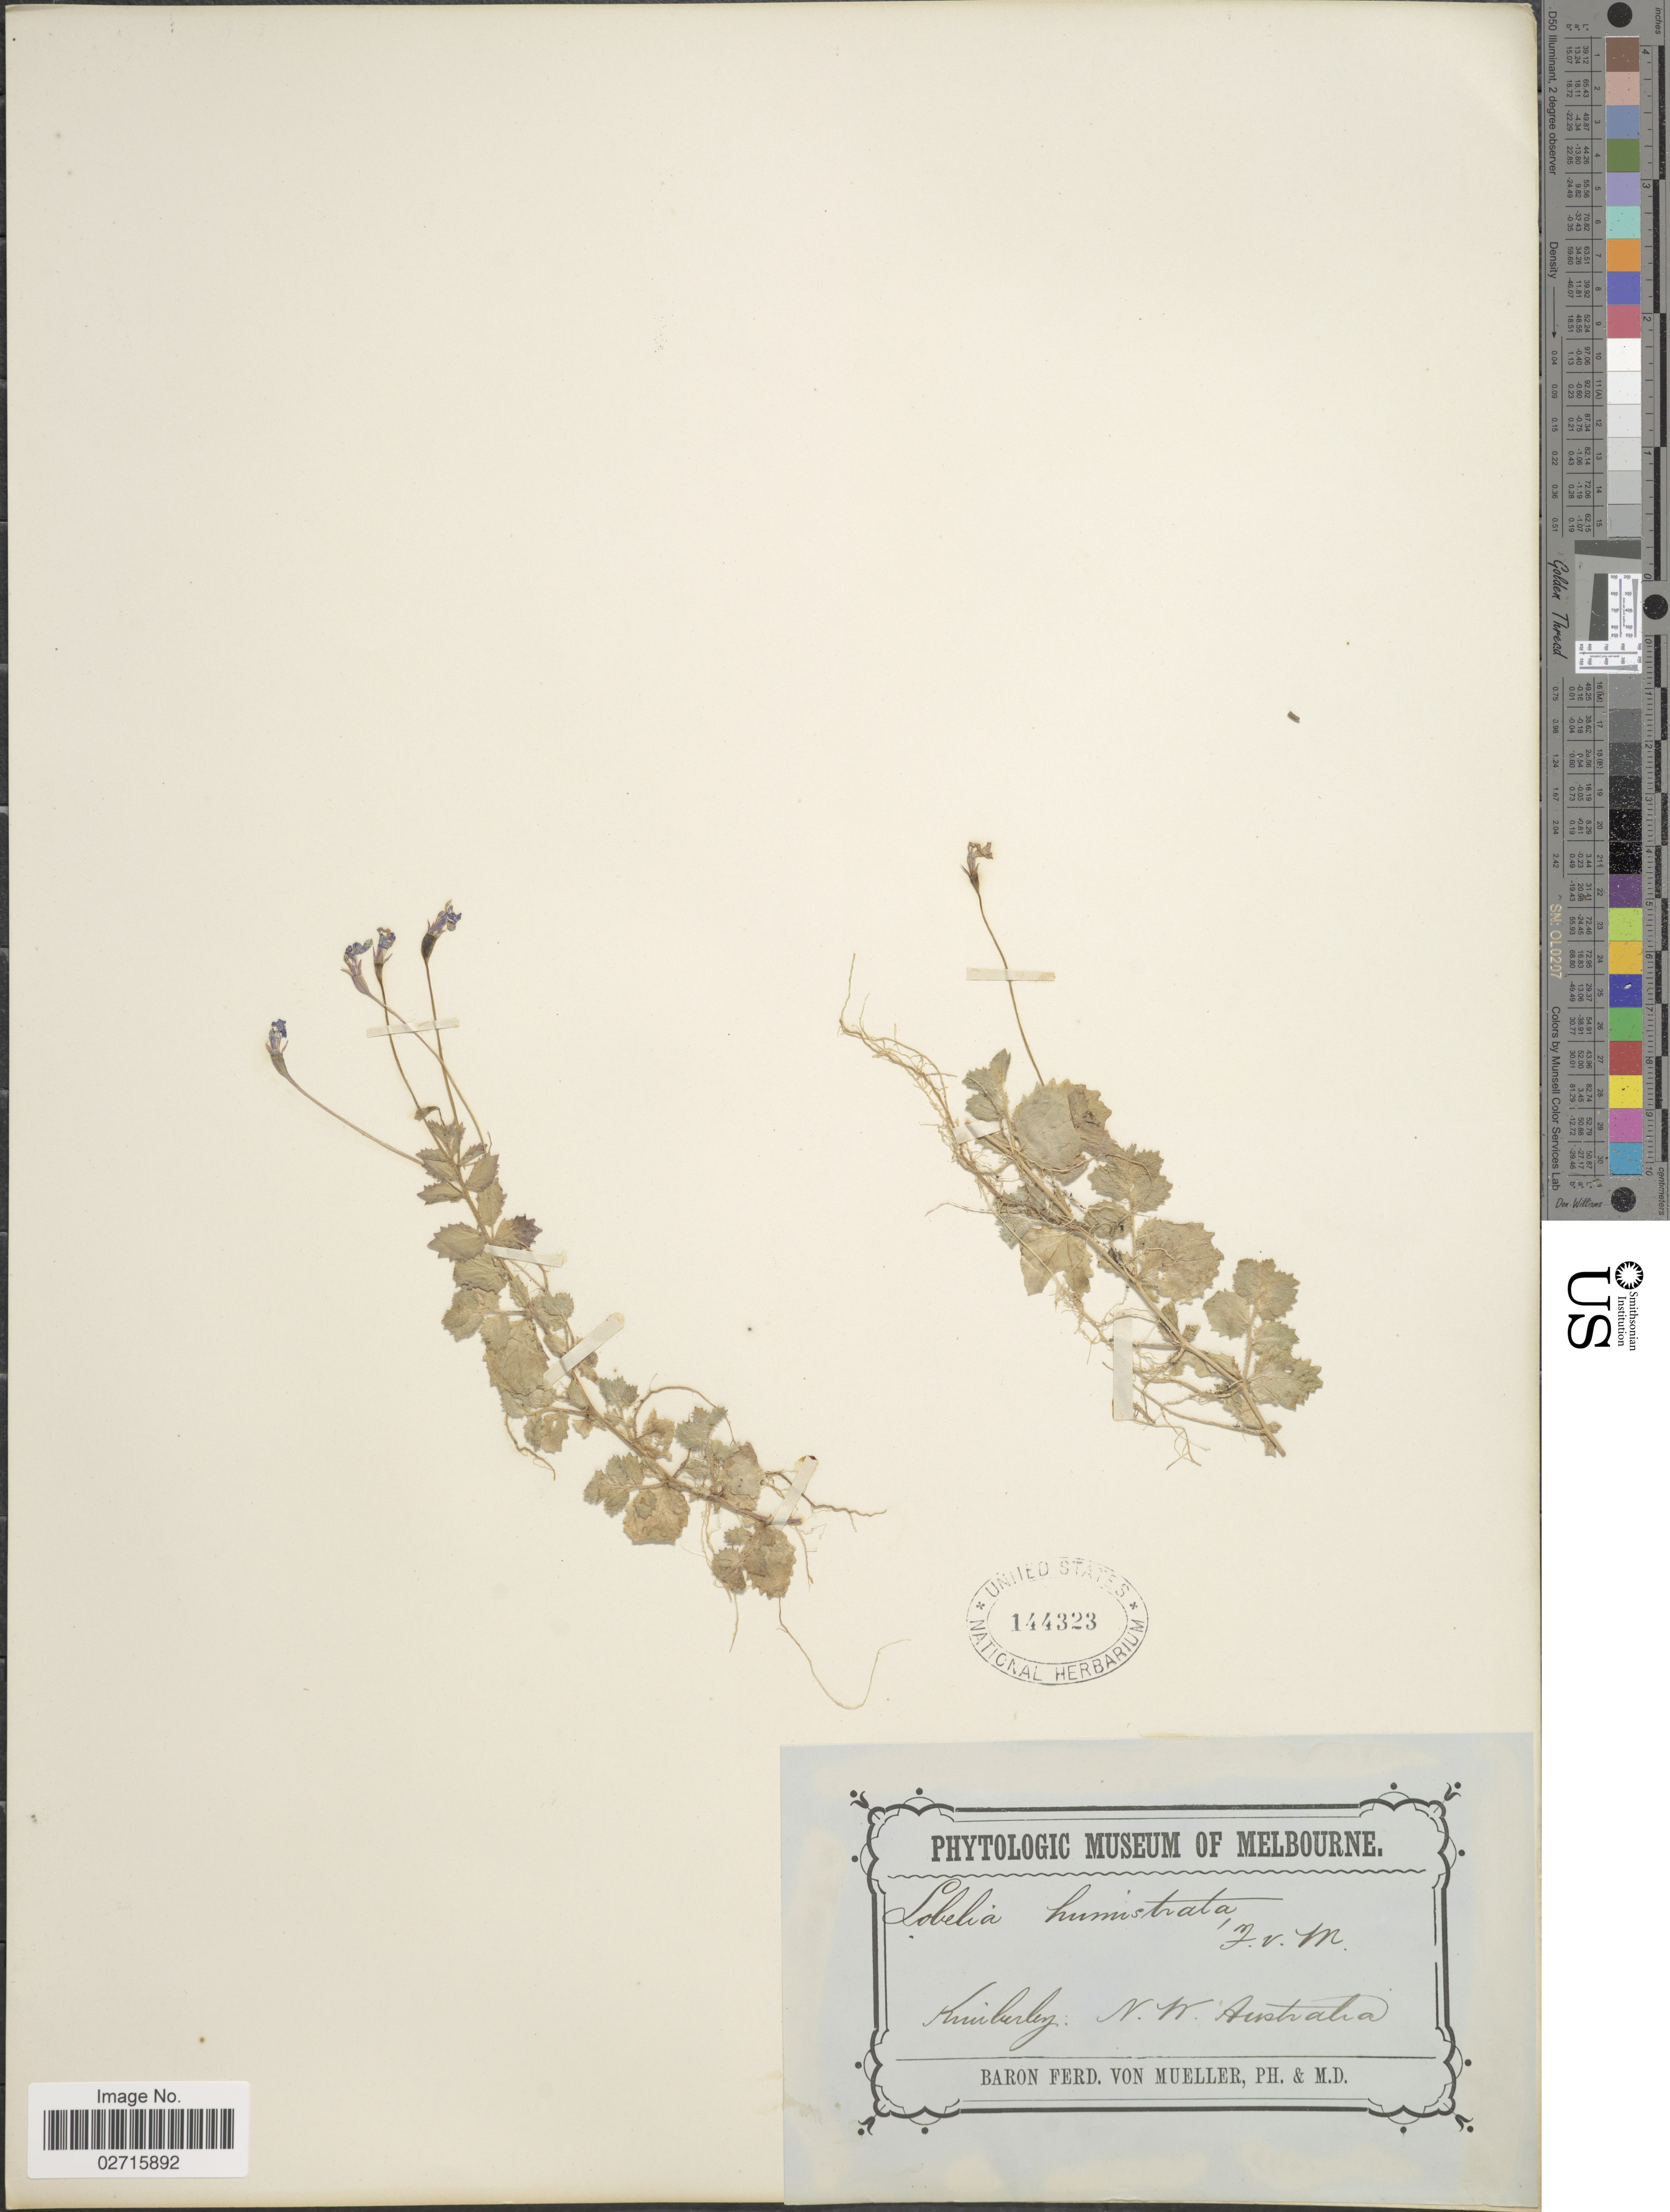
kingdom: Plantae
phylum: Tracheophyta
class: Magnoliopsida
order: Asterales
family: Campanulaceae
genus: Lobelia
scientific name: Lobelia humistrata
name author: F. Muell. ex Benth.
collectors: F. Mueller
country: Australia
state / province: Western Australia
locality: Kimberley, N.W. Australia.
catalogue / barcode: US 144323